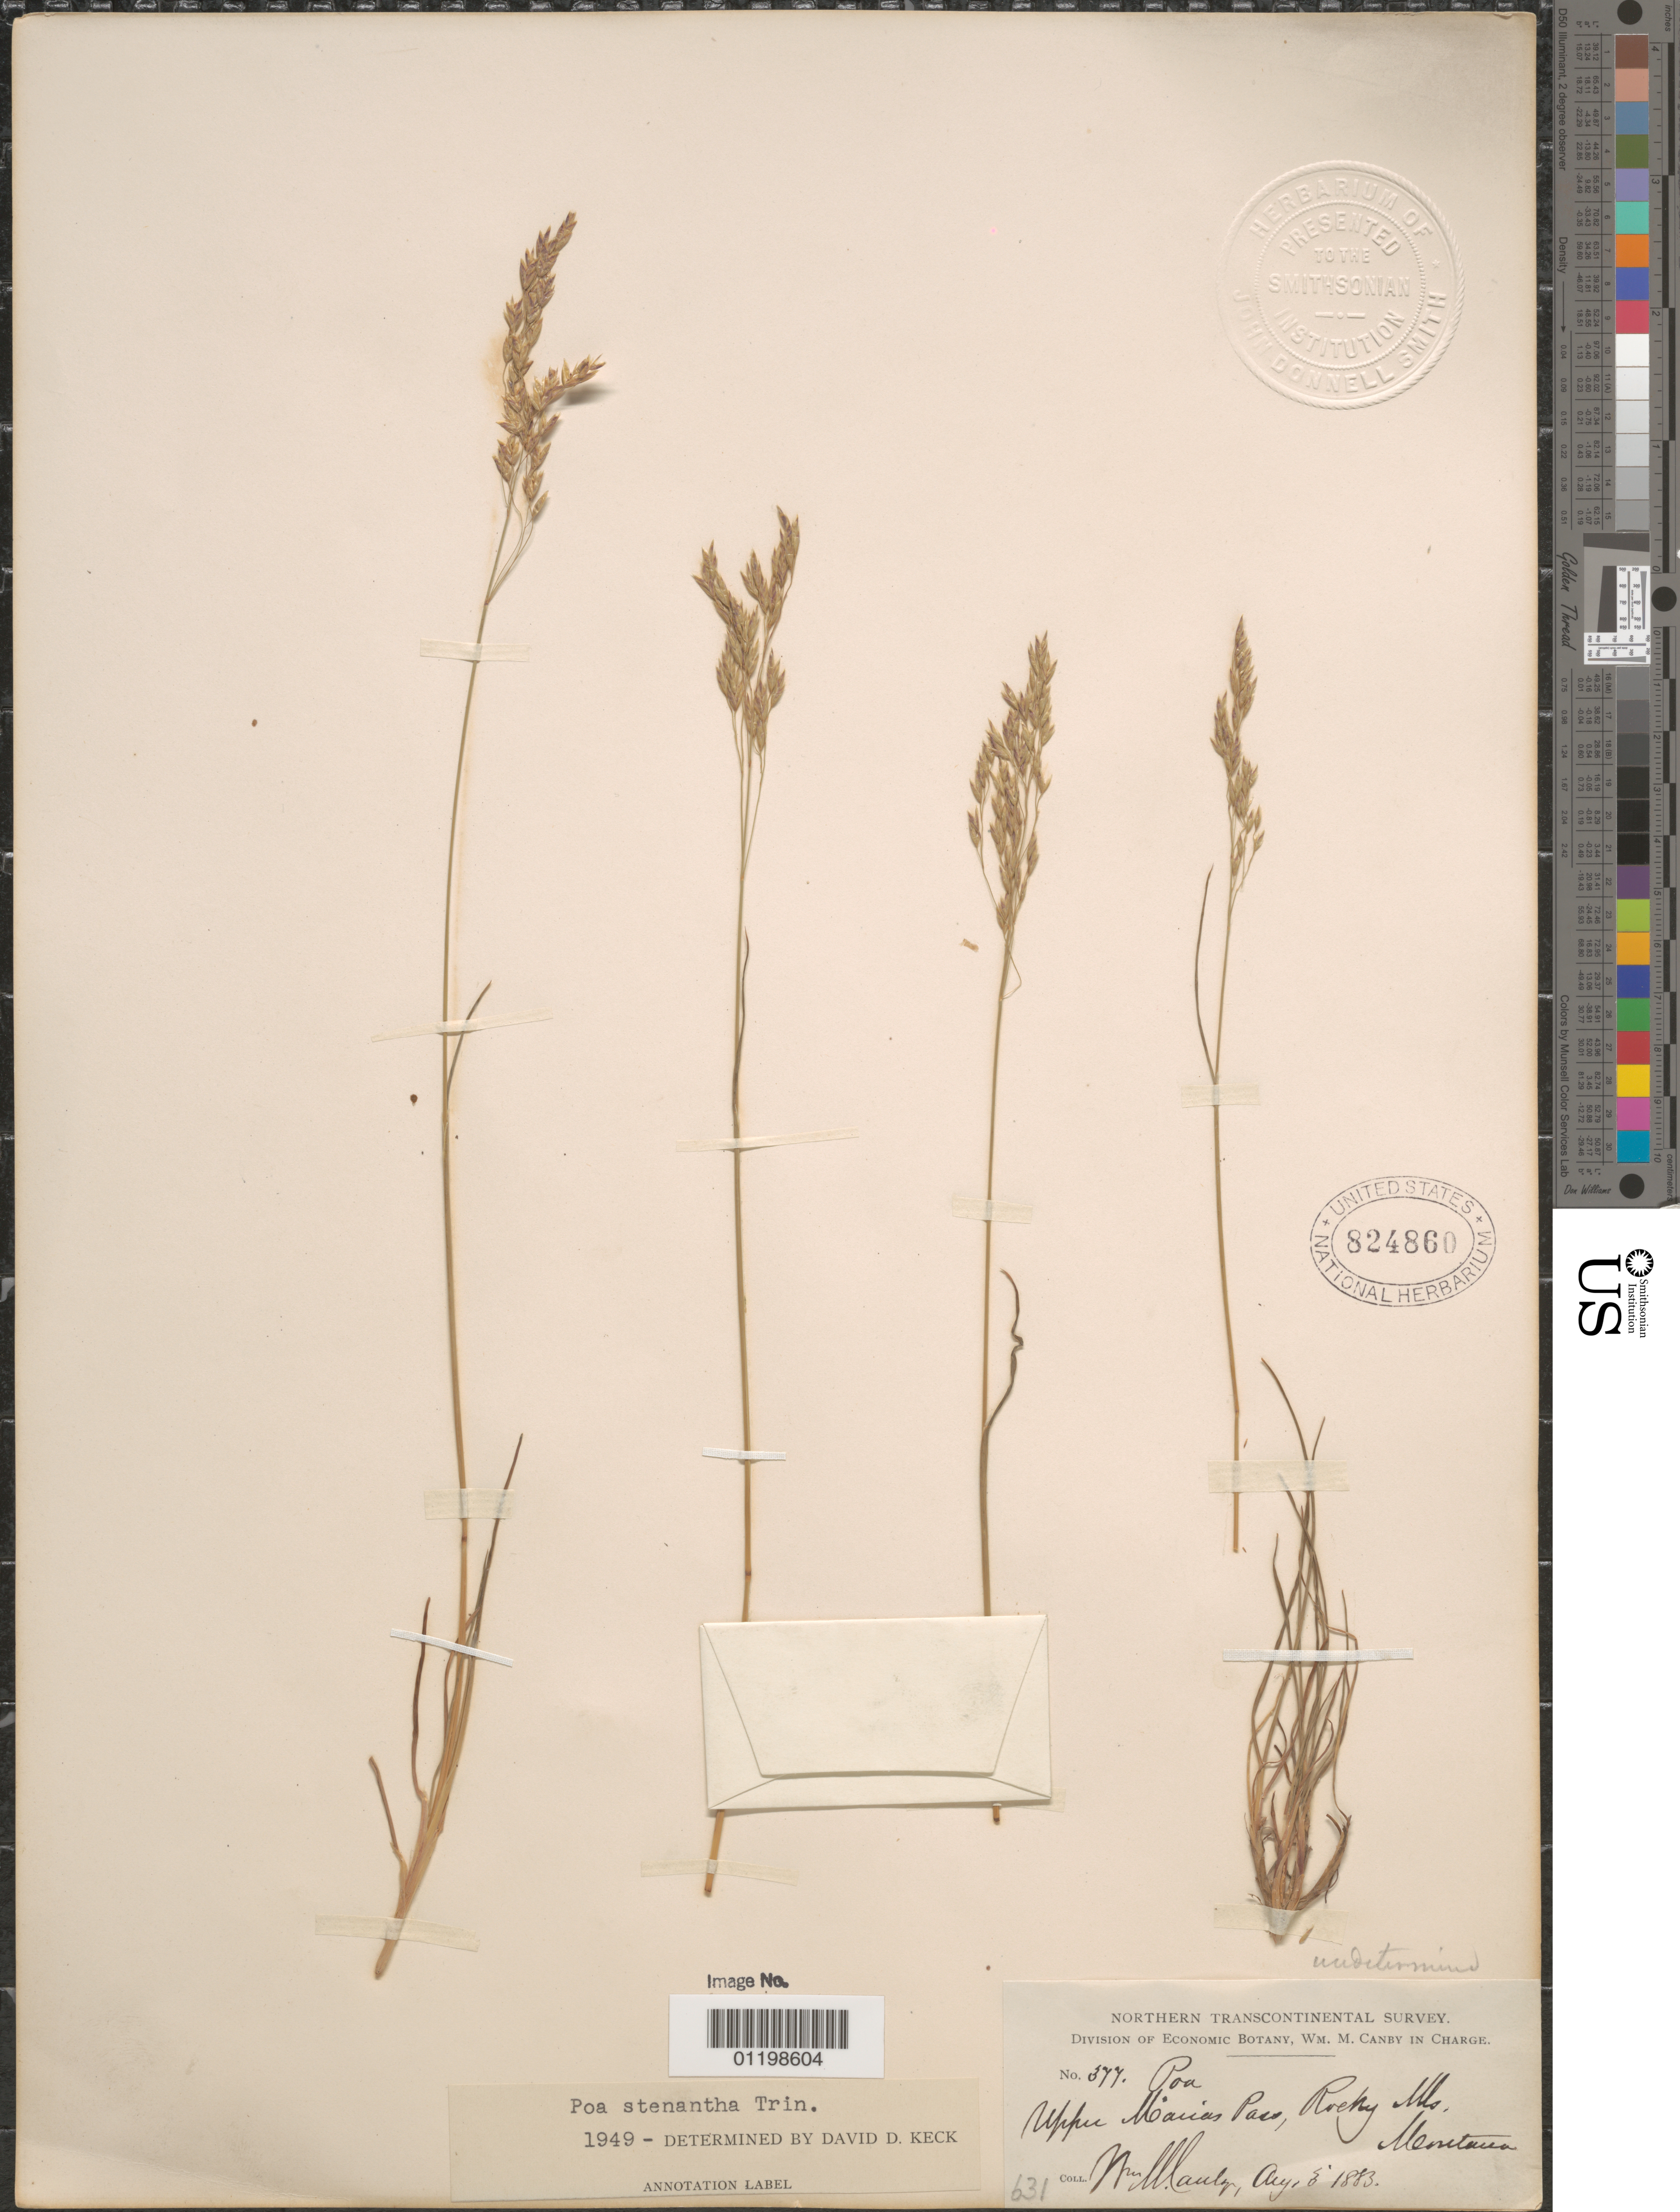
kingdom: Plantae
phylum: Tracheophyta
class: Liliopsida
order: Poales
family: Poaceae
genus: Poa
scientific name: Poa stenantha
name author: Trin.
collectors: W. M. Canby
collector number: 377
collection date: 1883-08-05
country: United States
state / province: Montana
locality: Upper Marias Pass, Rocky Mts.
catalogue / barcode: US 824860